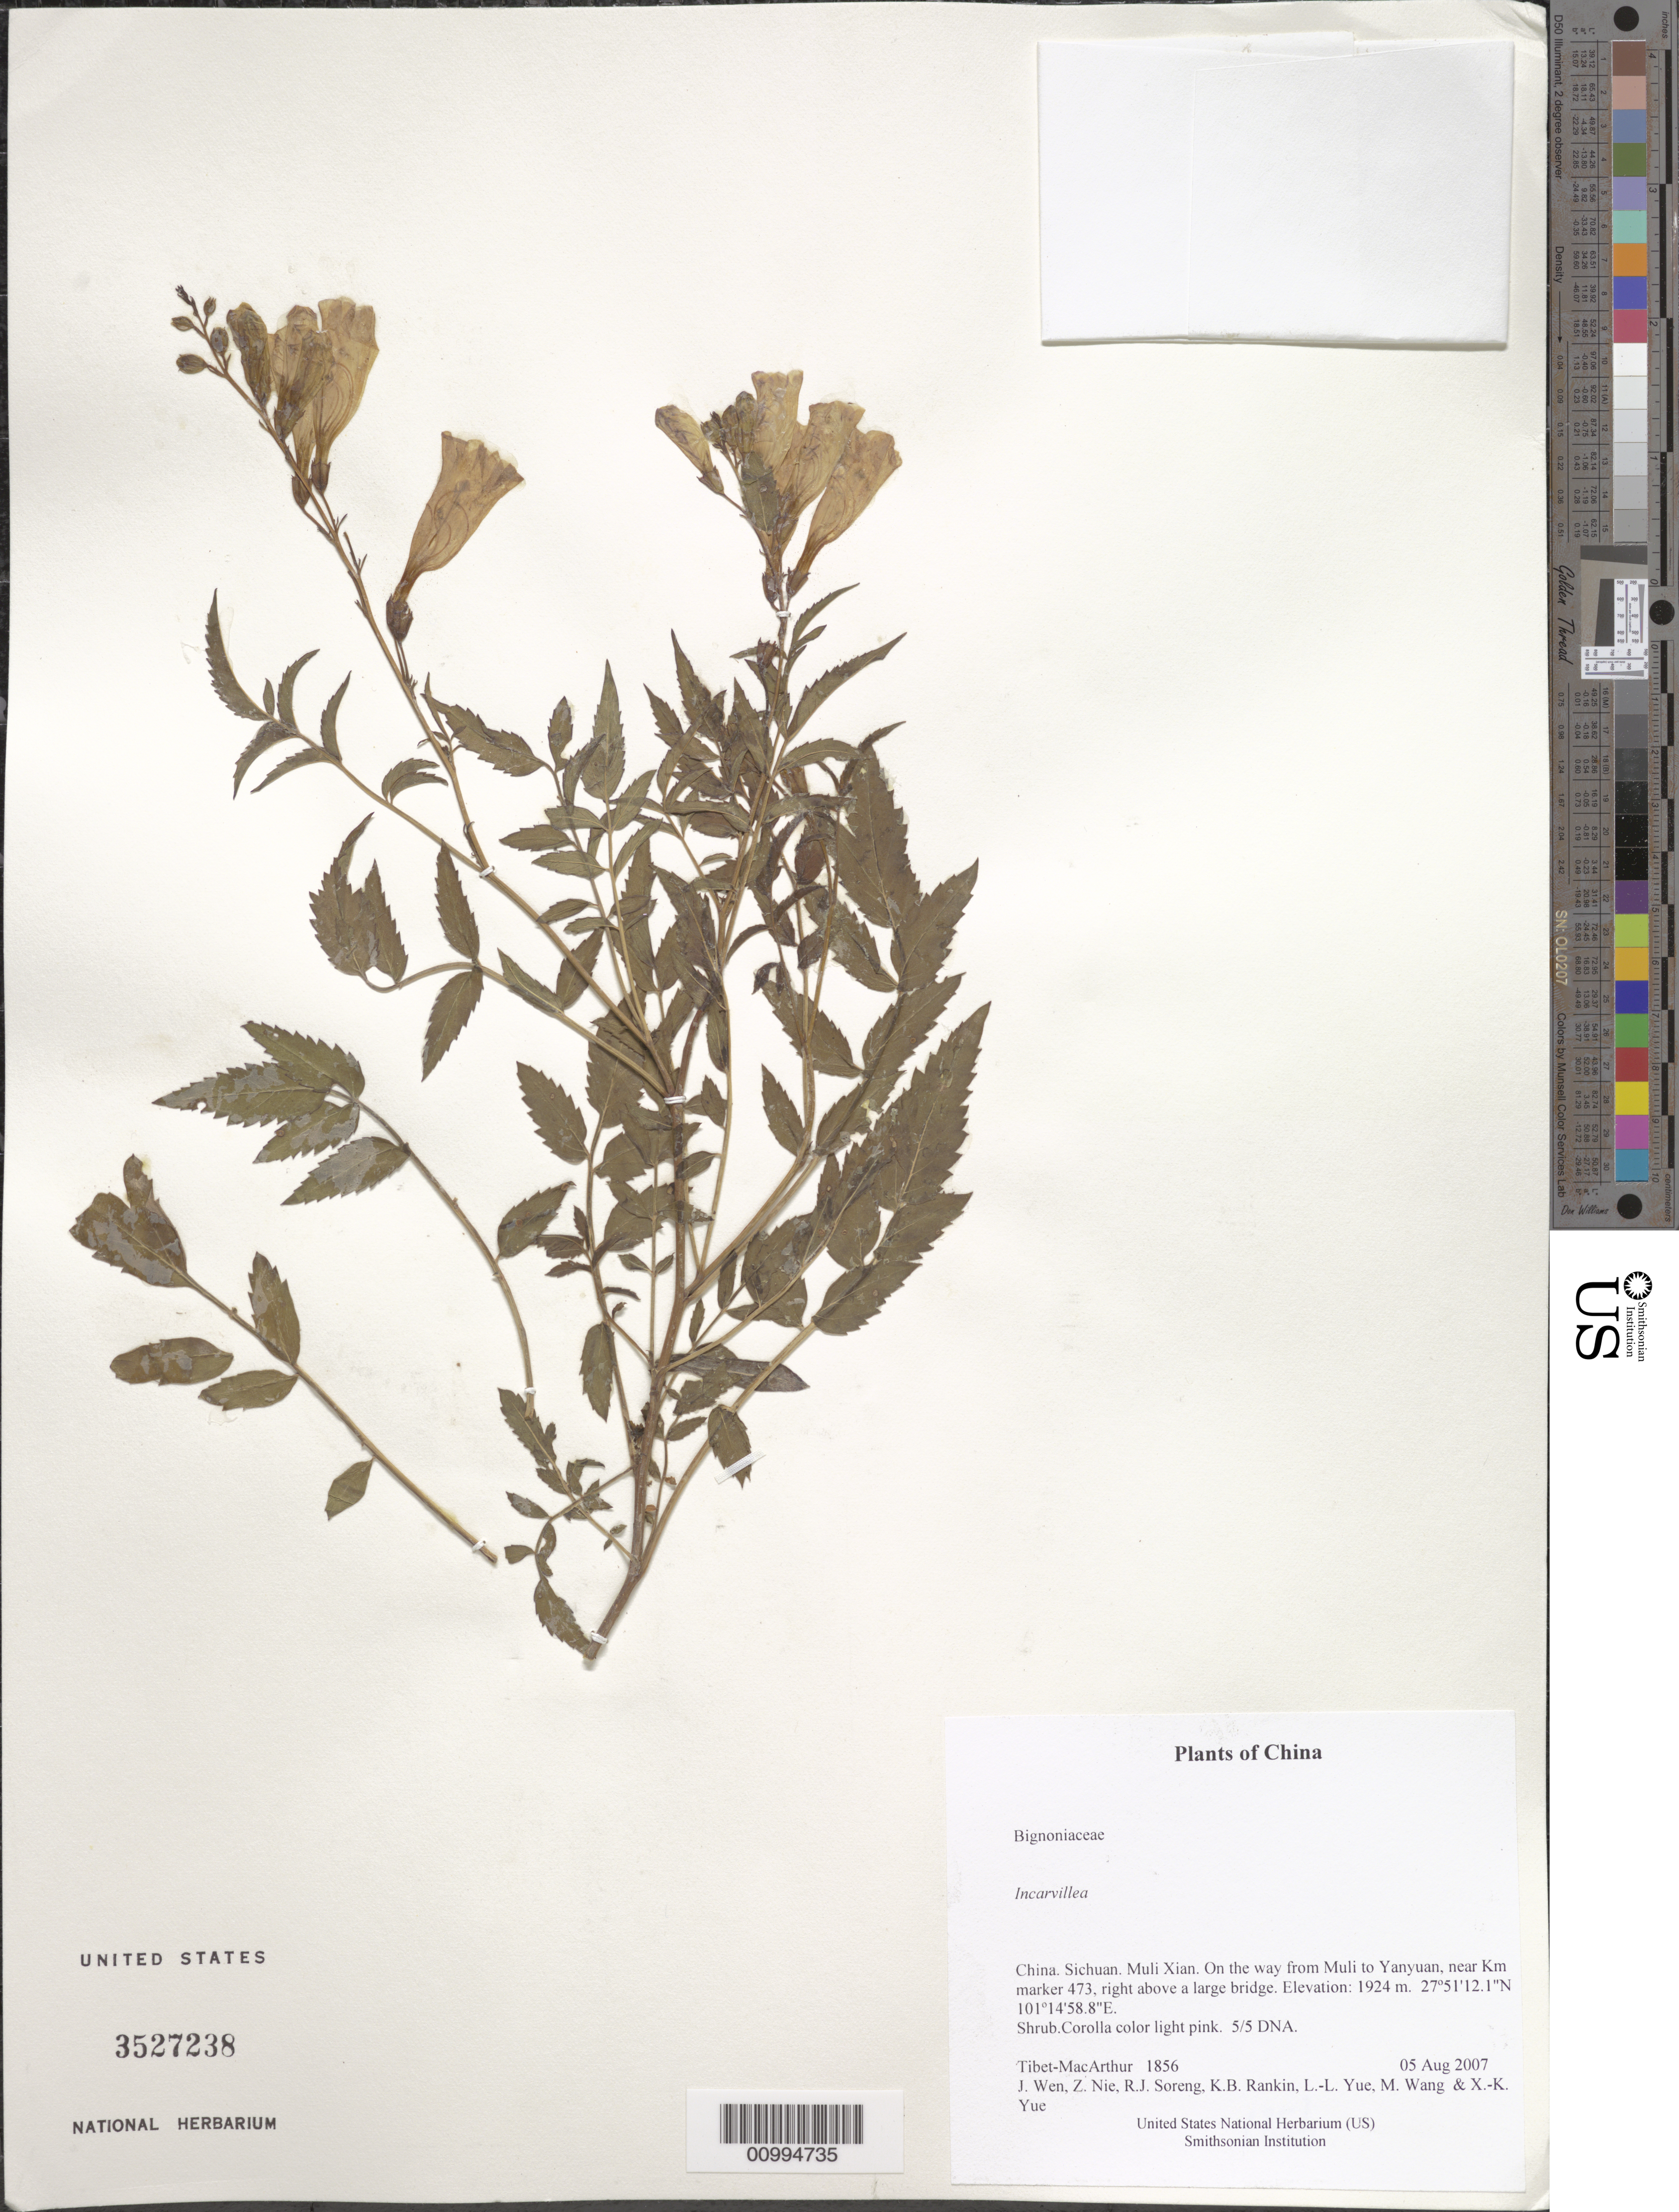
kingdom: Plantae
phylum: Tracheophyta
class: Magnoliopsida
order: Lamiales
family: Bignoniaceae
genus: Incarvillea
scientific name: Incarvillea sp.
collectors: Tibet-MacArthur, J. Wen, Z. Nie, R. J. Soreng, K. Rankin, L. Yue, M. Wang & X. Yue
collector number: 1856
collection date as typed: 05 Aug 2007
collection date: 2007-08-05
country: China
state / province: Sichuan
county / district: Muli Xian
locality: On the way from Muli to Yanyuan, near Km marker 473, right above a large bridge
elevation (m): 1924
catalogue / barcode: US 3527238